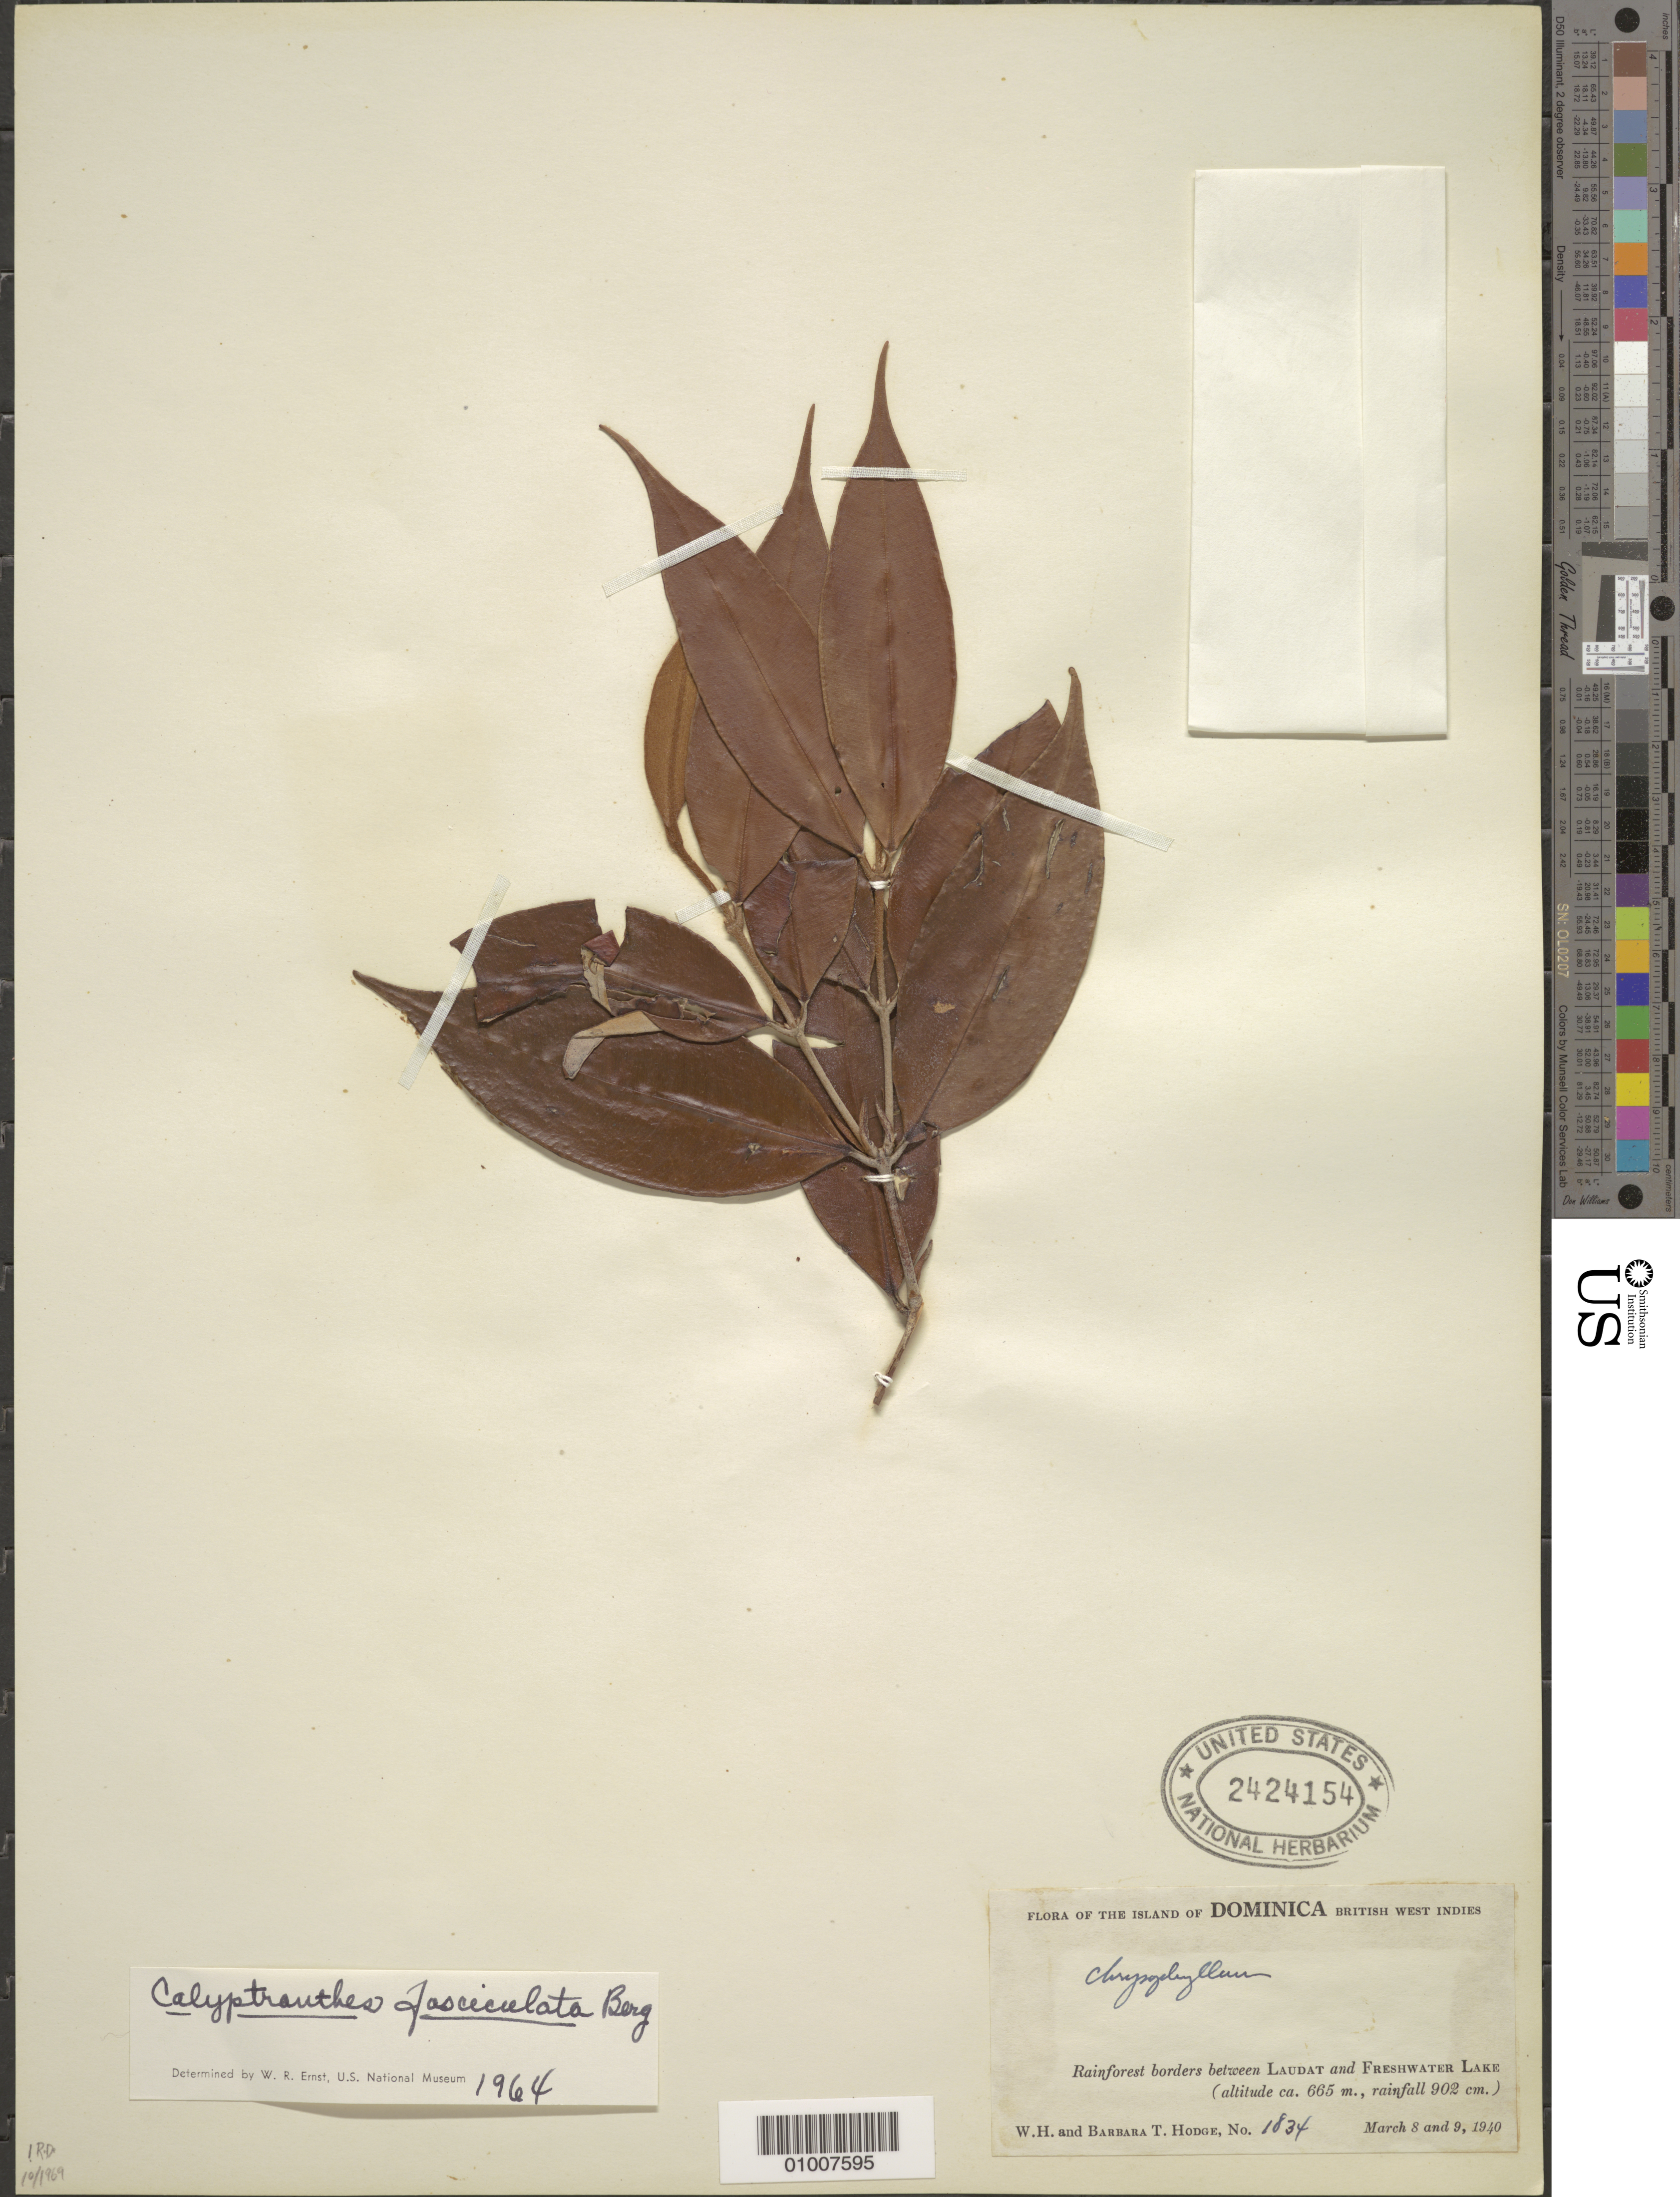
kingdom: Plantae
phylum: Tracheophyta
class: Magnoliopsida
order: Myrtales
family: Myrtaceae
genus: Myrcia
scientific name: Myrcia fasciculata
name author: (O. Berg) K. Campbell & K. Samra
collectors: W. Hodge & B. Hodge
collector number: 1834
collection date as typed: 08 Mar 1940 to 09 Mar 1940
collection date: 1940-03-08/1940-03-09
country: Dominica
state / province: St. George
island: Dominica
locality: Between Laudat and Freshwater Lake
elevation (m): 665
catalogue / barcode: US 2424154